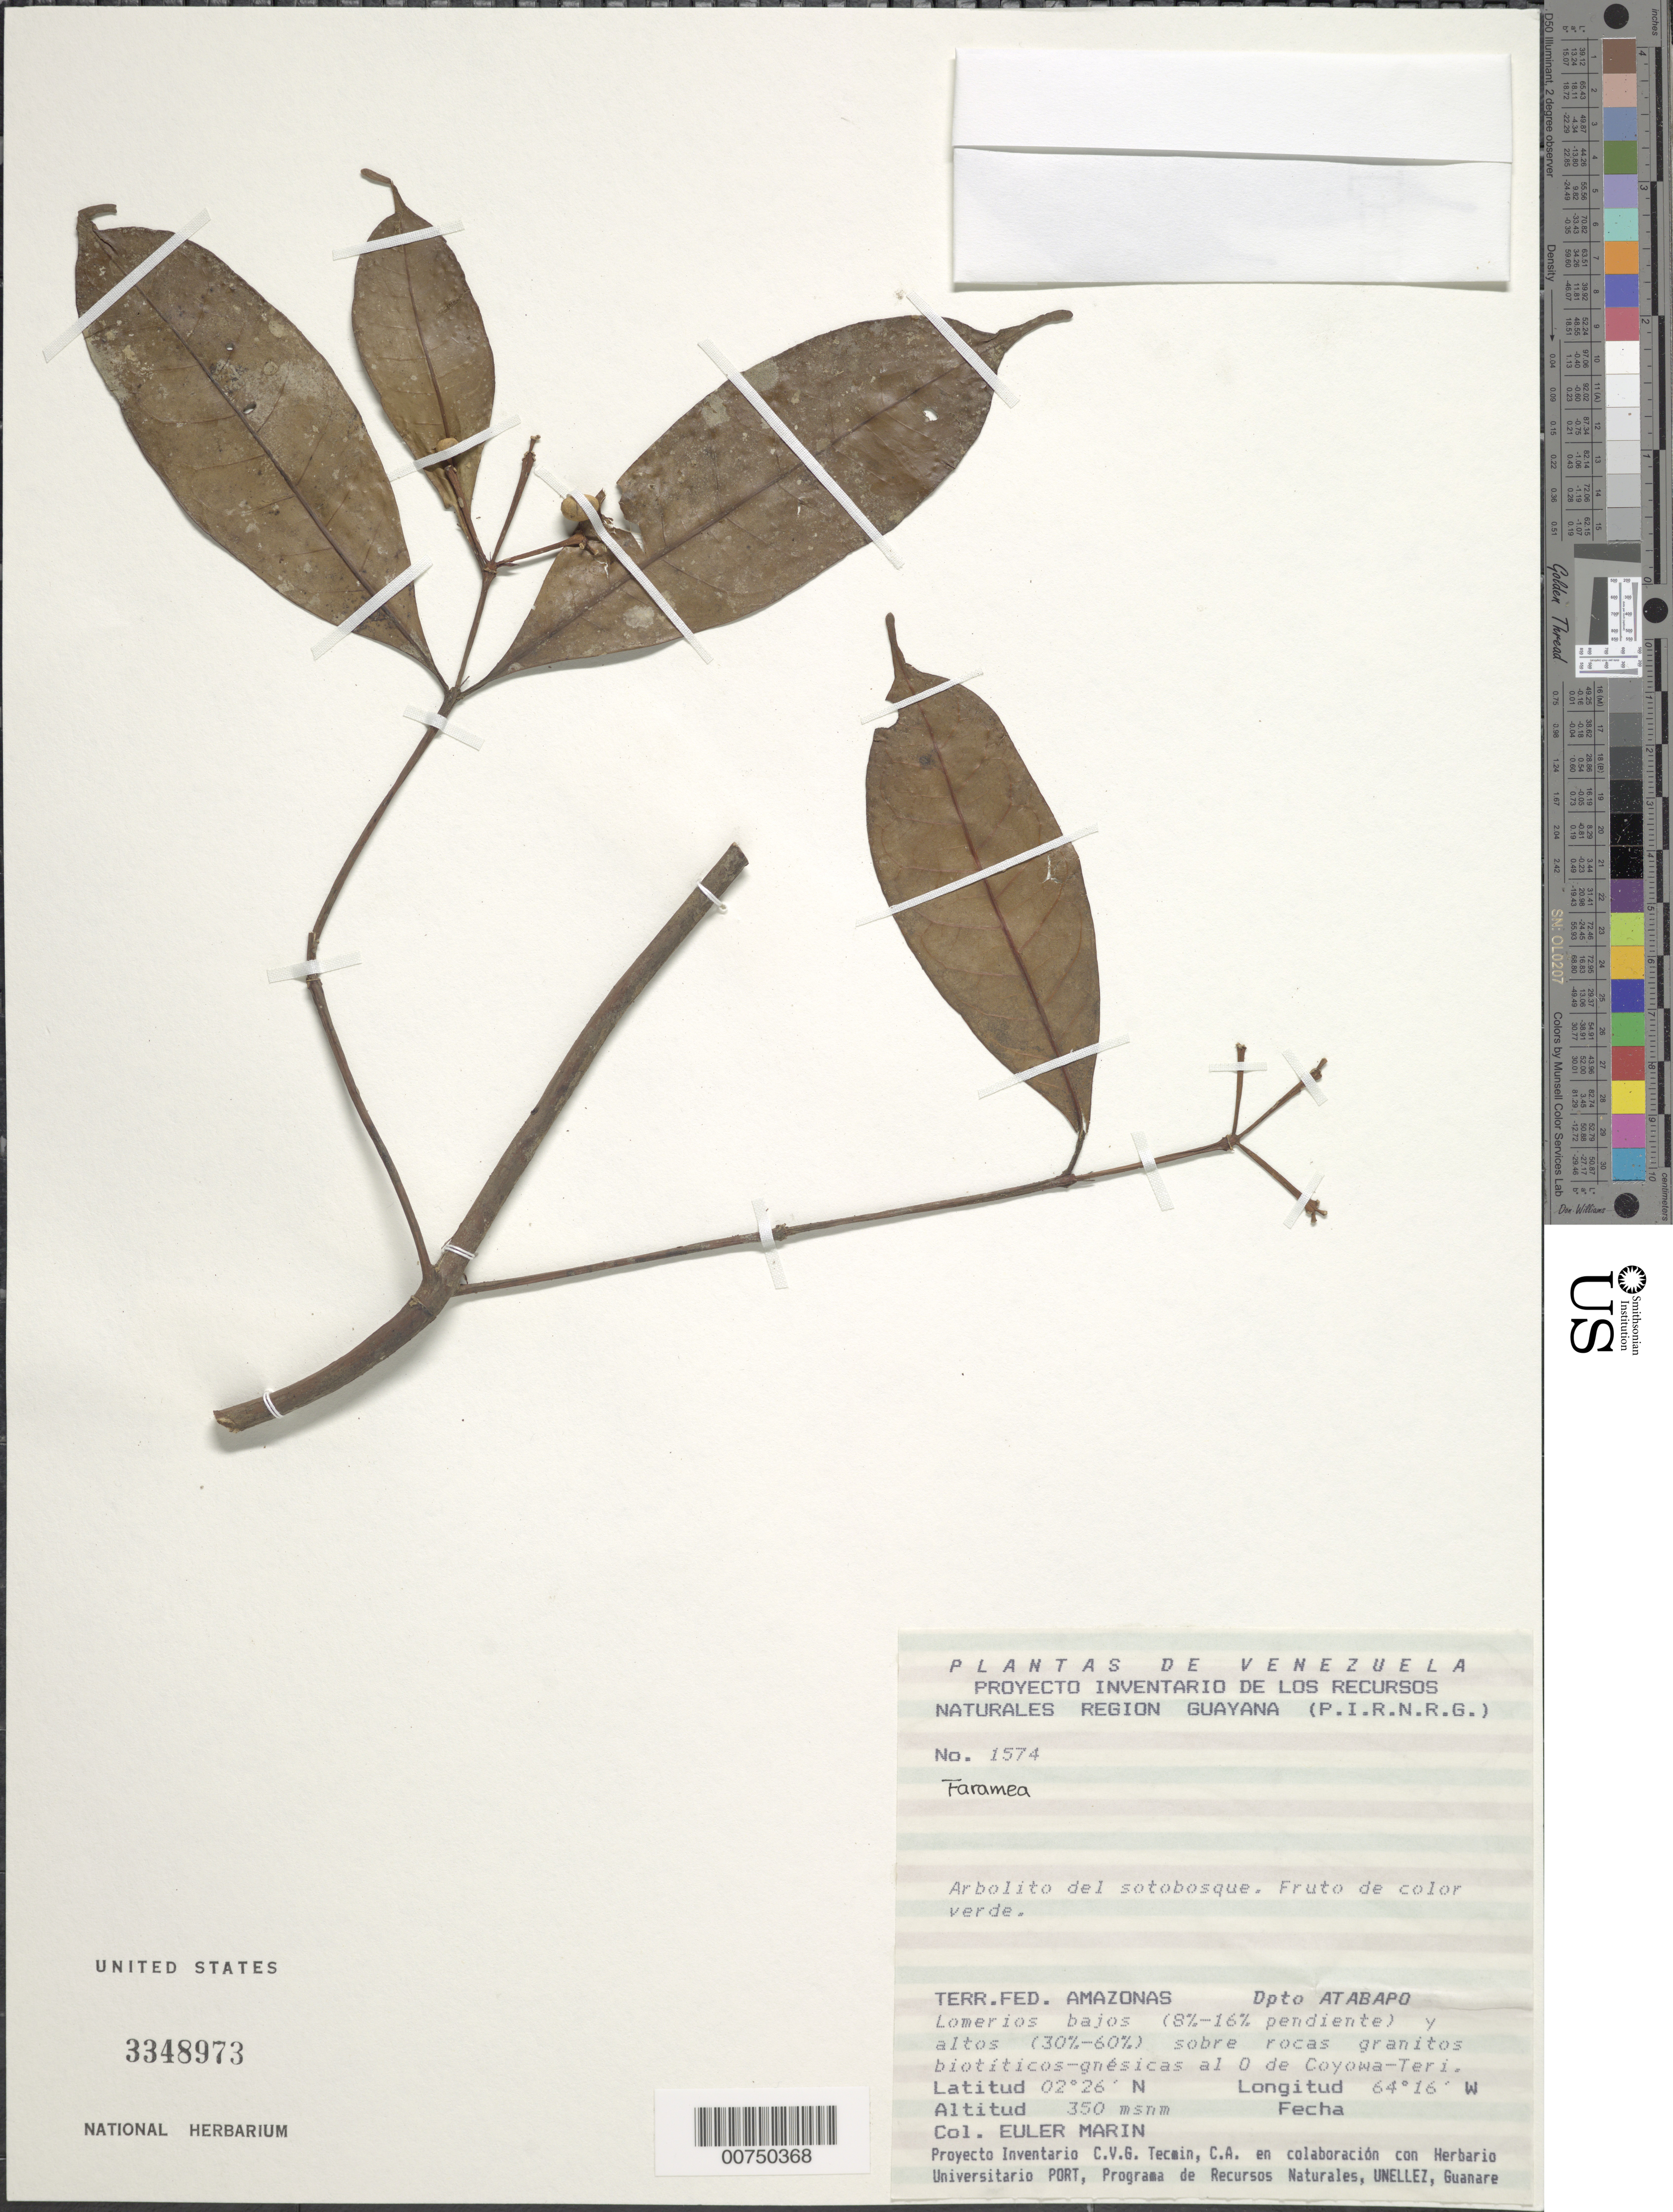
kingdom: Plantae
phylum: Tracheophyta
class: Magnoliopsida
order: Gentianales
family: Rubiaceae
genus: Faramea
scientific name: Faramea sp.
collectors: E. Marin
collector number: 1574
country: Venezuela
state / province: Amazonas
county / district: Atabapo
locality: Coyowa-Teri, W of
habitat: Sotobosque; lomerios bajos (8%-16% pendiente) y altos (30%-60%) sobre rocas graniticos biotiticos-gnesicas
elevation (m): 350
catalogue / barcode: US 3348973